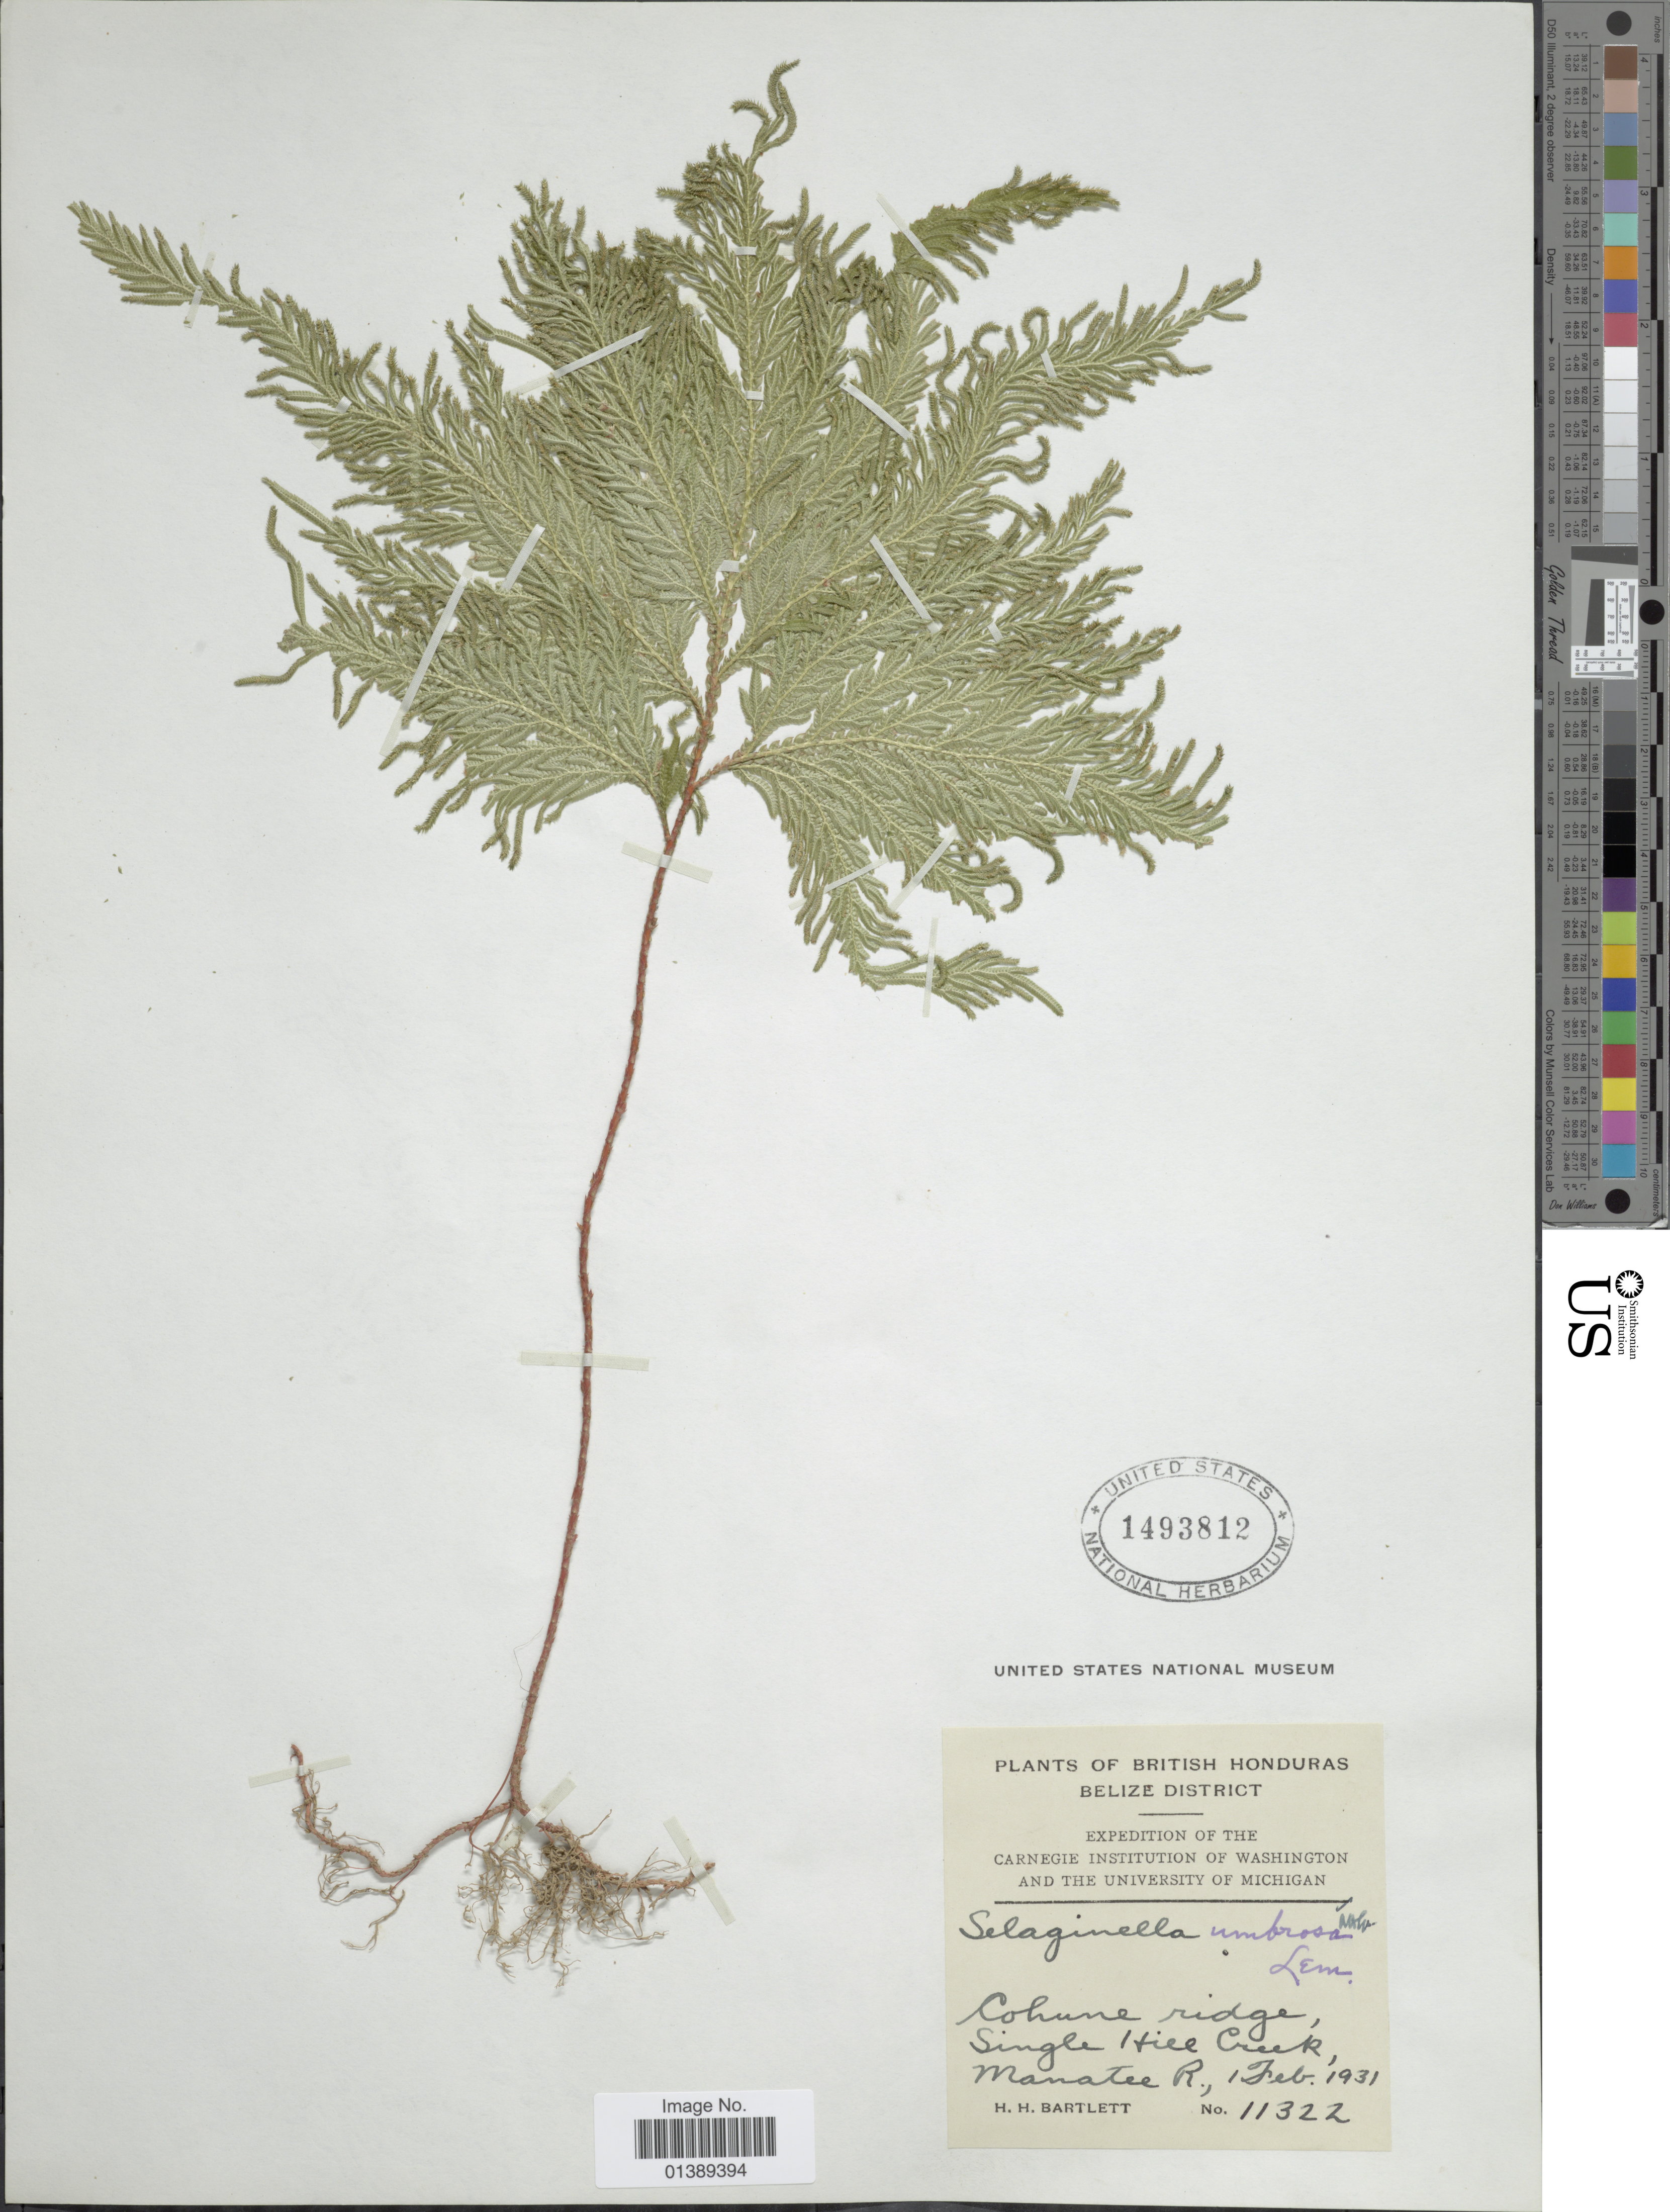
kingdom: Plantae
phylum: Tracheophyta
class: Lycopodiopsida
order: Selaginellales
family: Selaginellaceae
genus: Selaginella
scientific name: Selaginella umbrosa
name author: Lem. ex Hieron.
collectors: H. H. Bartlett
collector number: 11322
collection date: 1931-02-01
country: Belize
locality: British Honduras, Cohune ridge,Single Hill Creek, manatee R.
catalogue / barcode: US 1493812